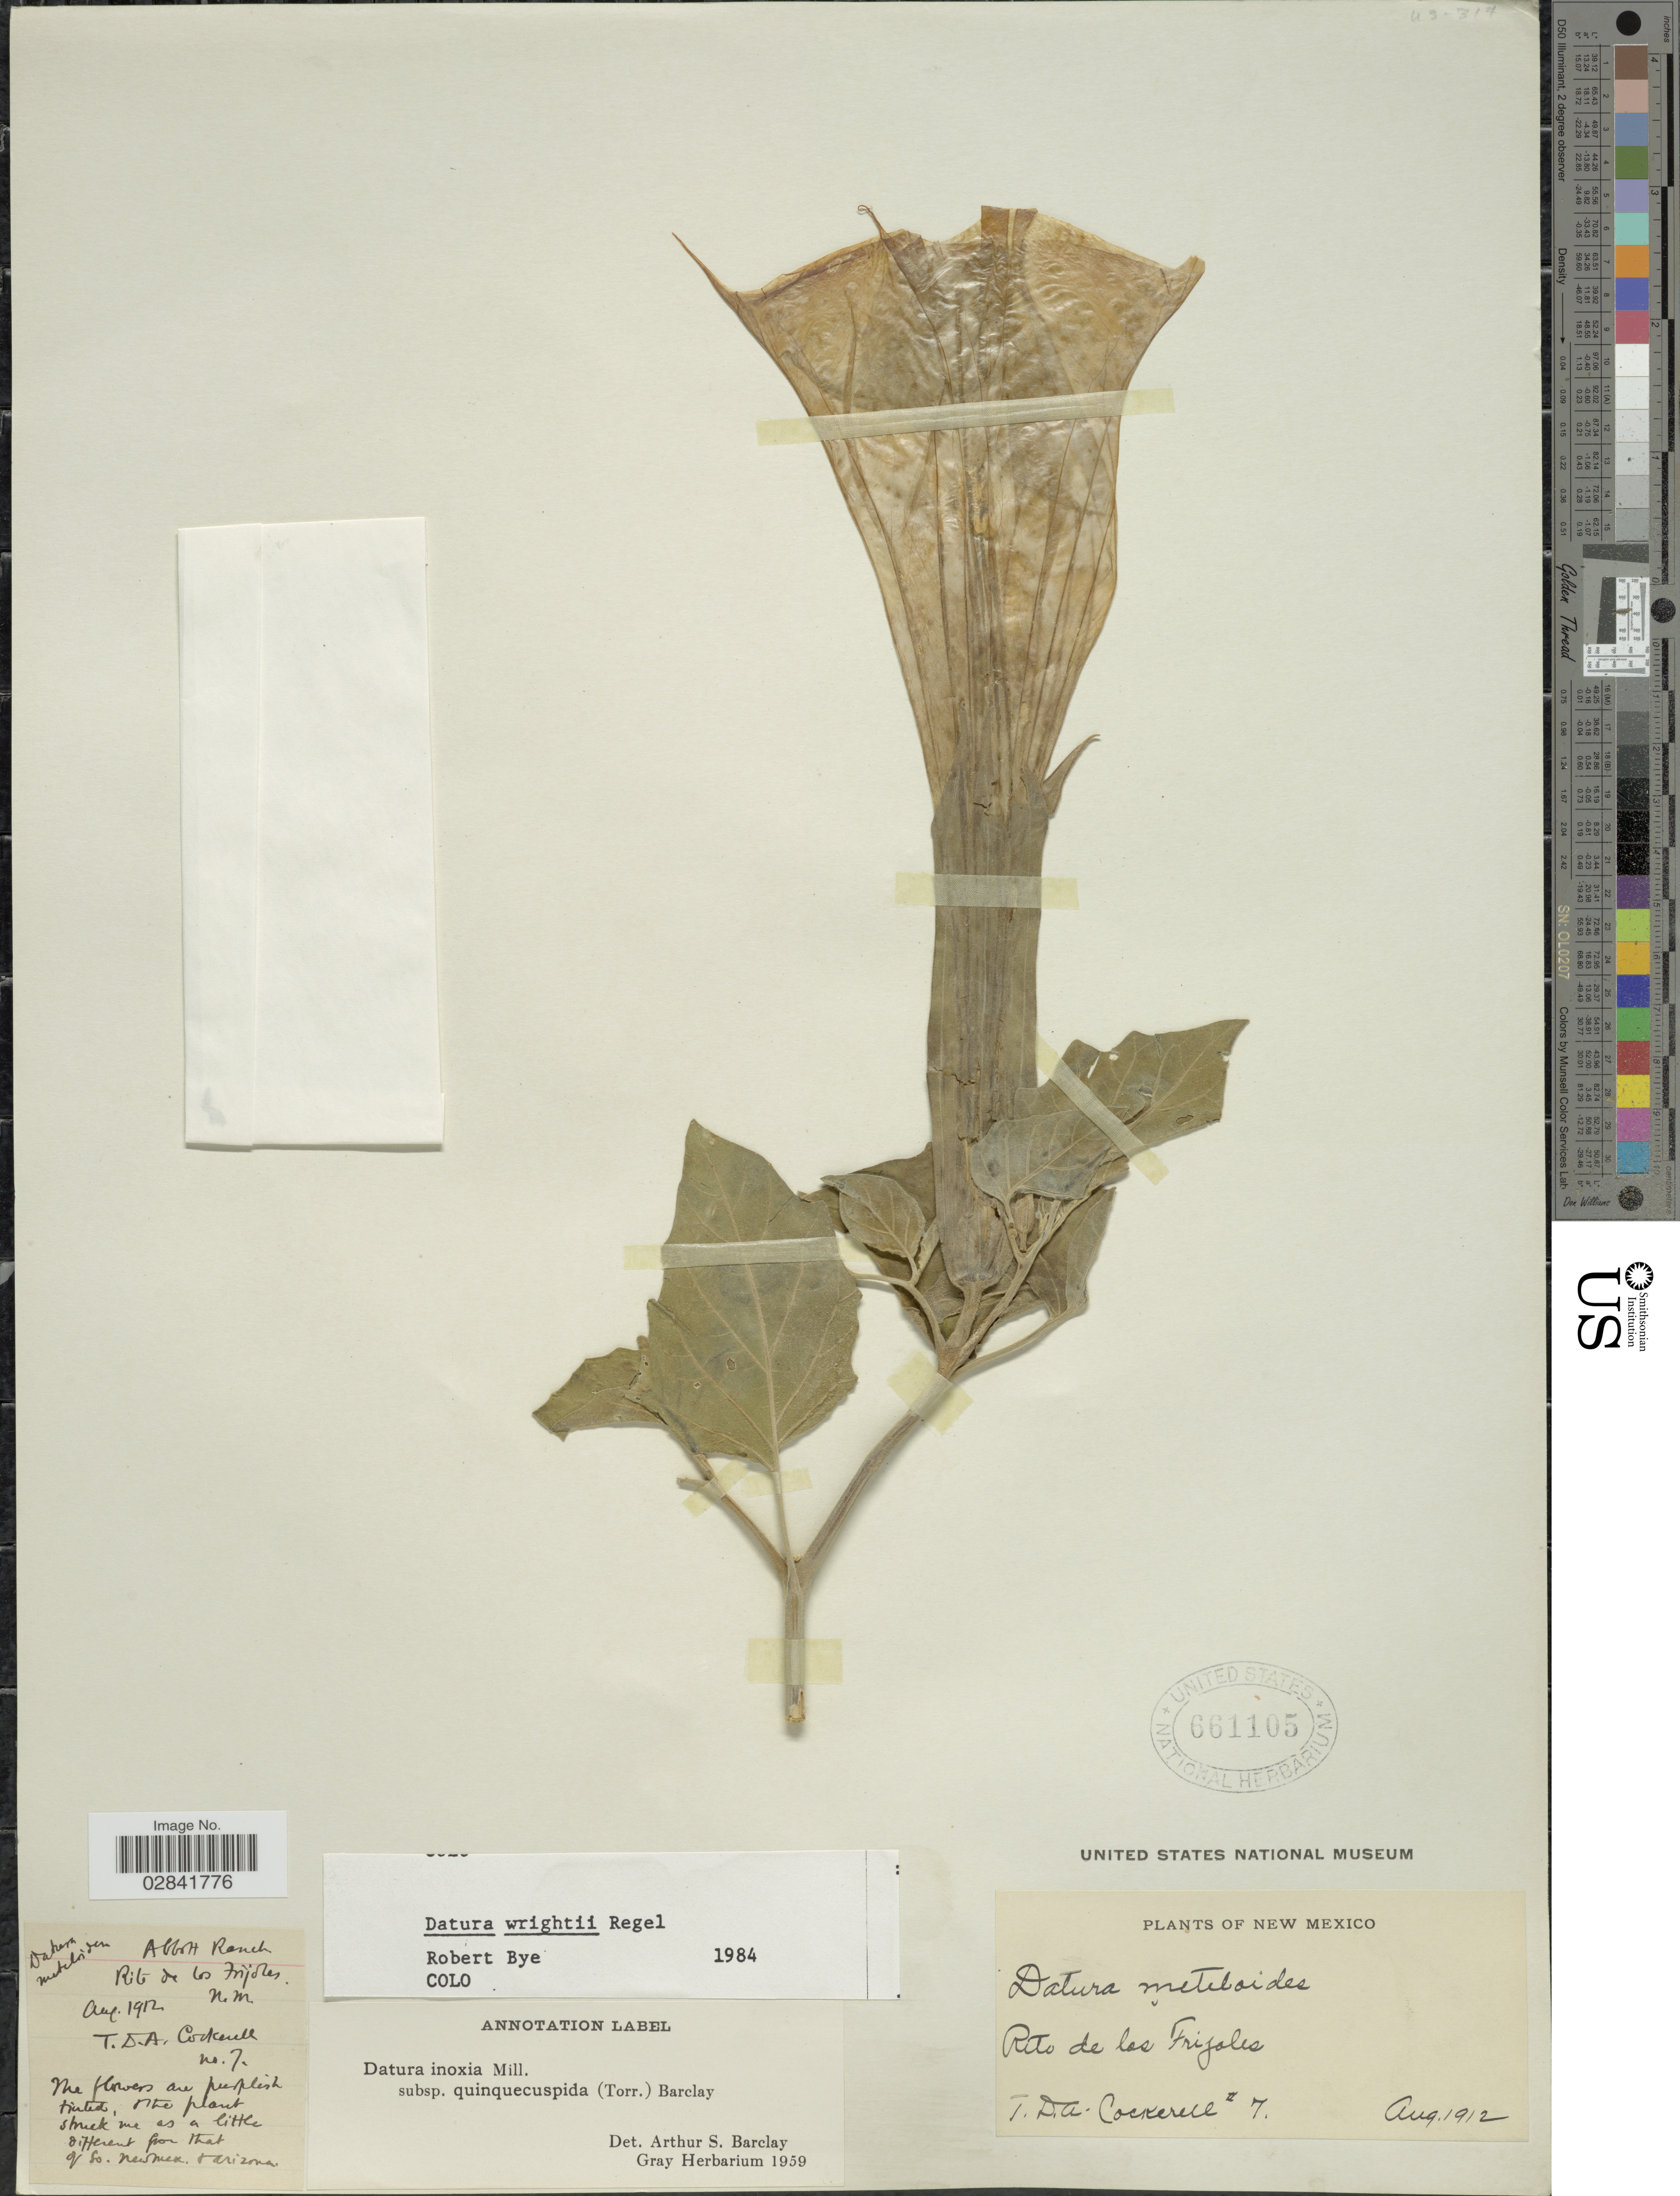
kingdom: Plantae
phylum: Tracheophyta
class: Magnoliopsida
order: Solanales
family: Solanaceae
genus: Datura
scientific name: Datura wrightii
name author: Regel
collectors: T. Cockerell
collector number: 7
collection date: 1912-08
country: United States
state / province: New Mexico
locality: Rito de las Frijoles.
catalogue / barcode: US 661105